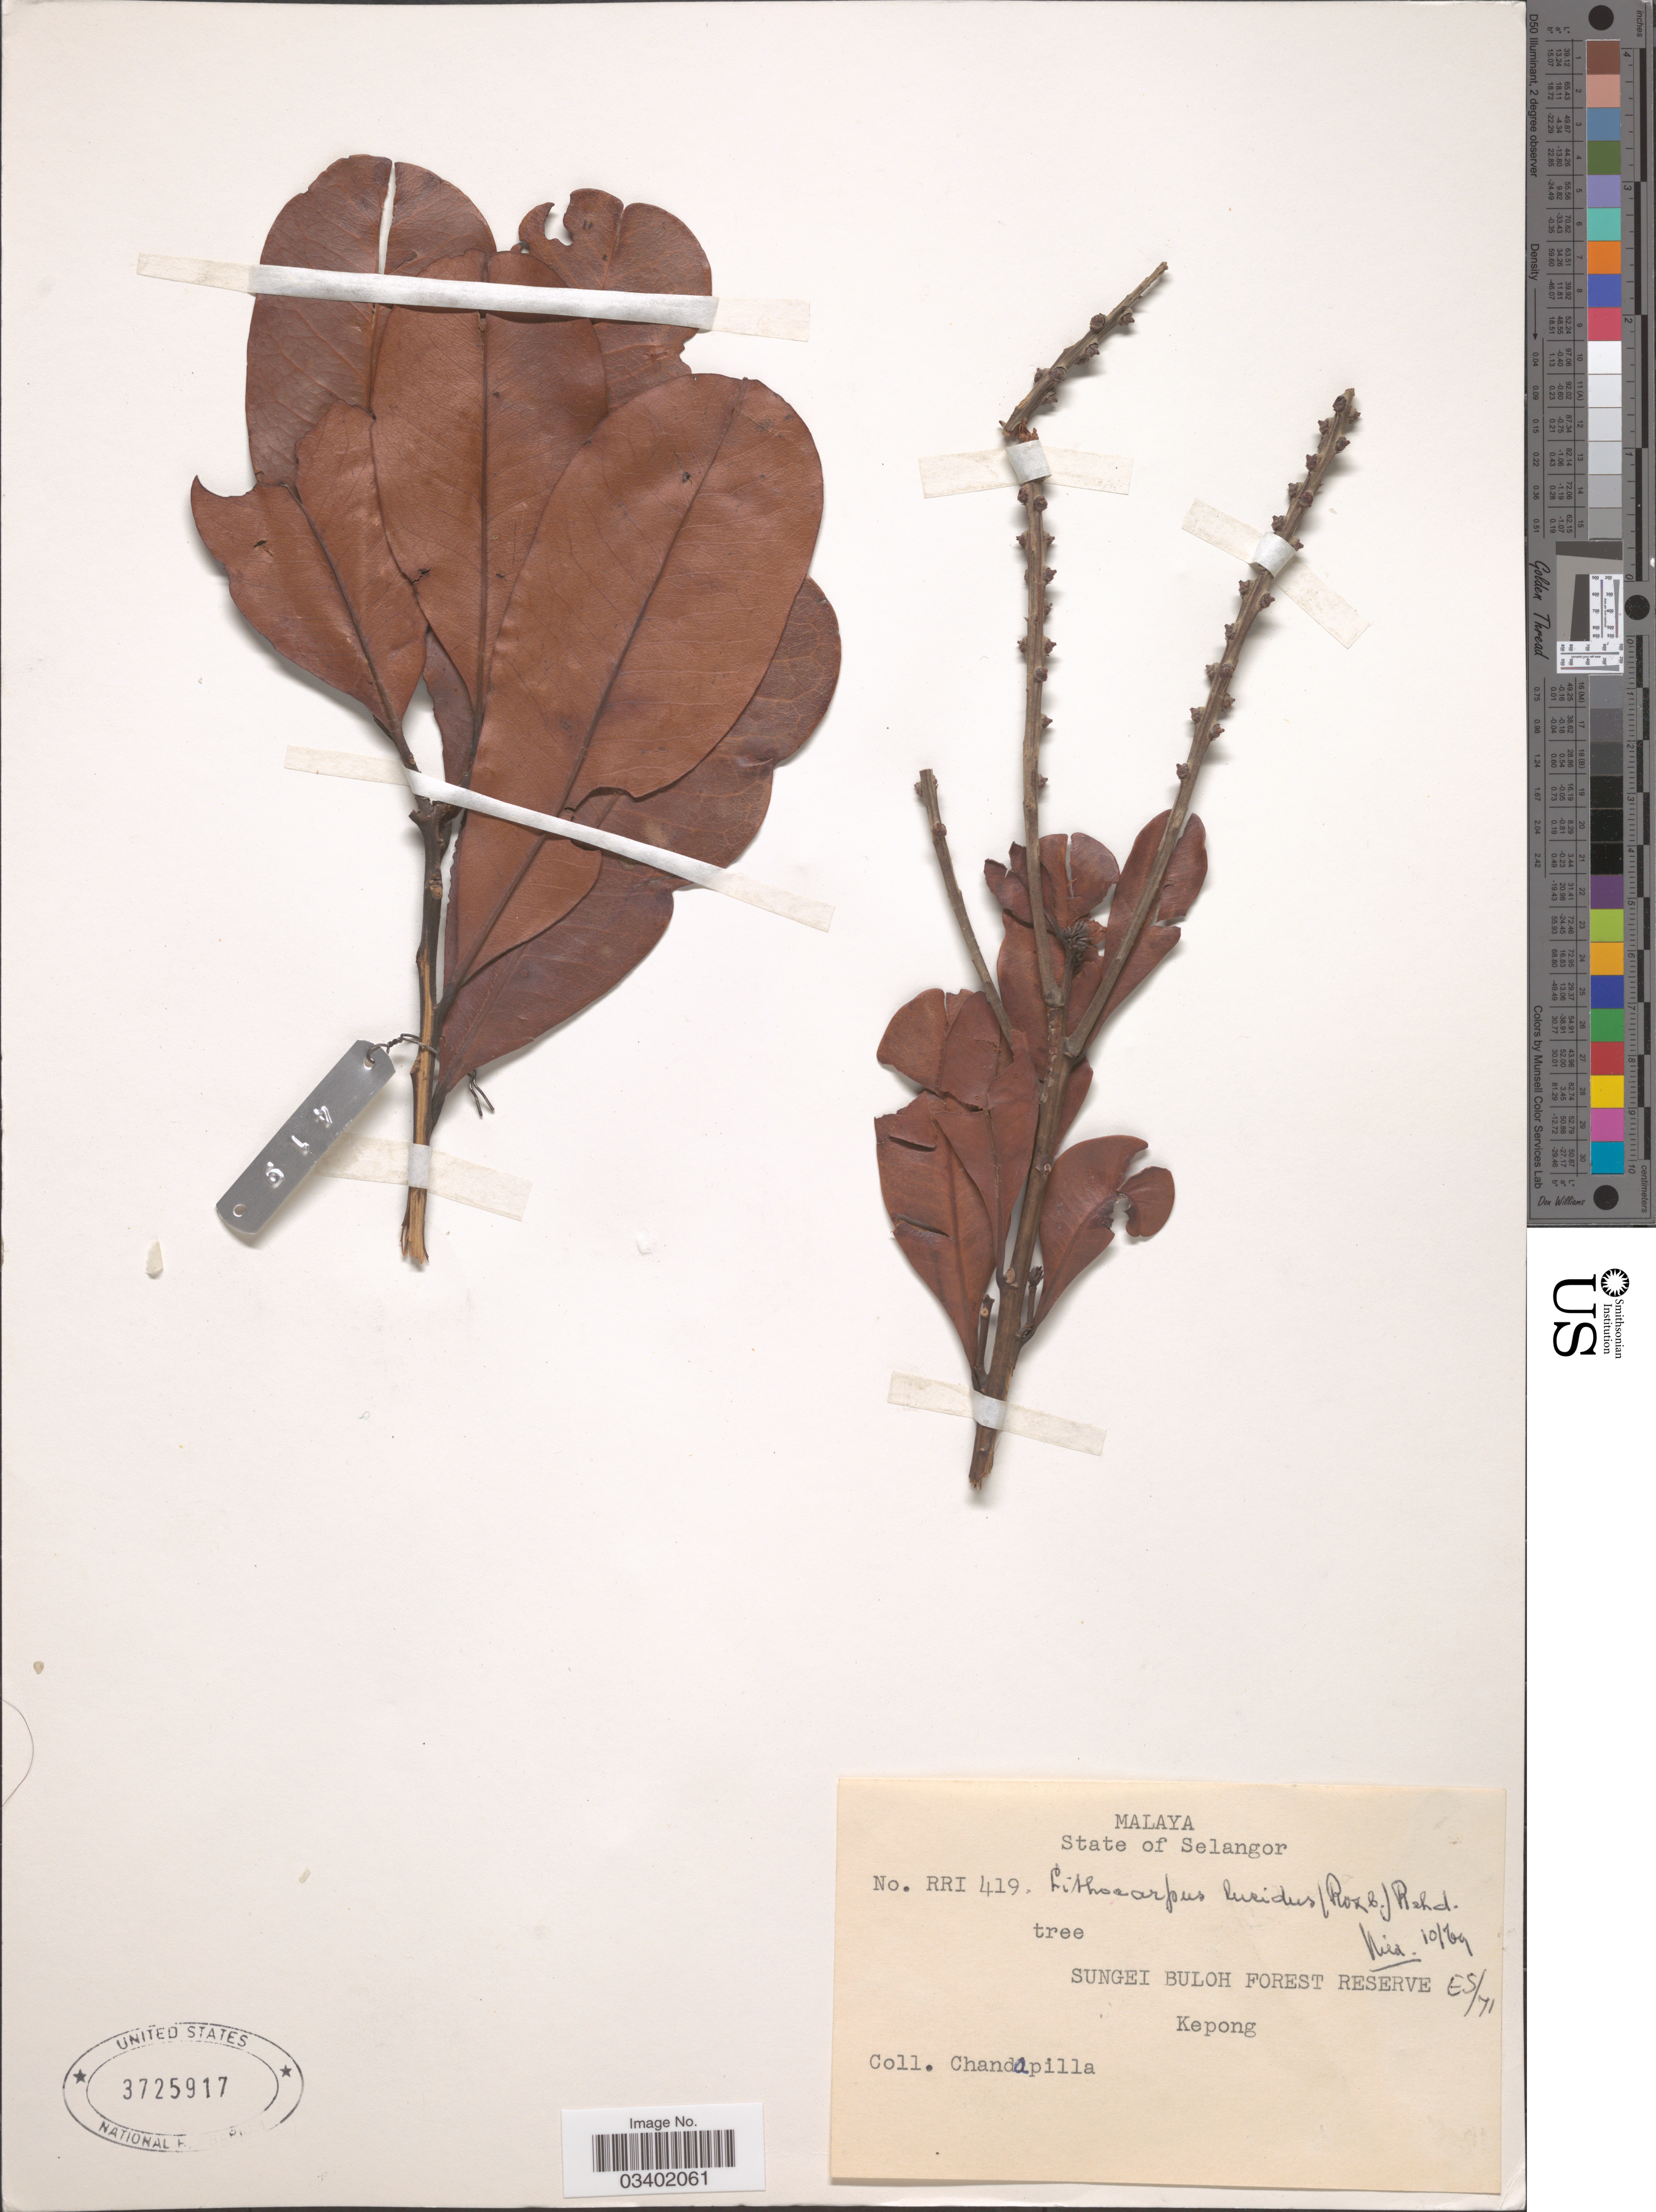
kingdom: Plantae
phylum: Tracheophyta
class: Magnoliopsida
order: Fagales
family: Fagaceae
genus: Lithocarpus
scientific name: Lithocarpus lucidus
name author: (Roxb.) Rehder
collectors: Chandapilla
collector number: RRI 419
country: Malaysia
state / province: Selangor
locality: Malaya. Sungei Buloh Forest Reserve. Kepong.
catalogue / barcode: US 3725917